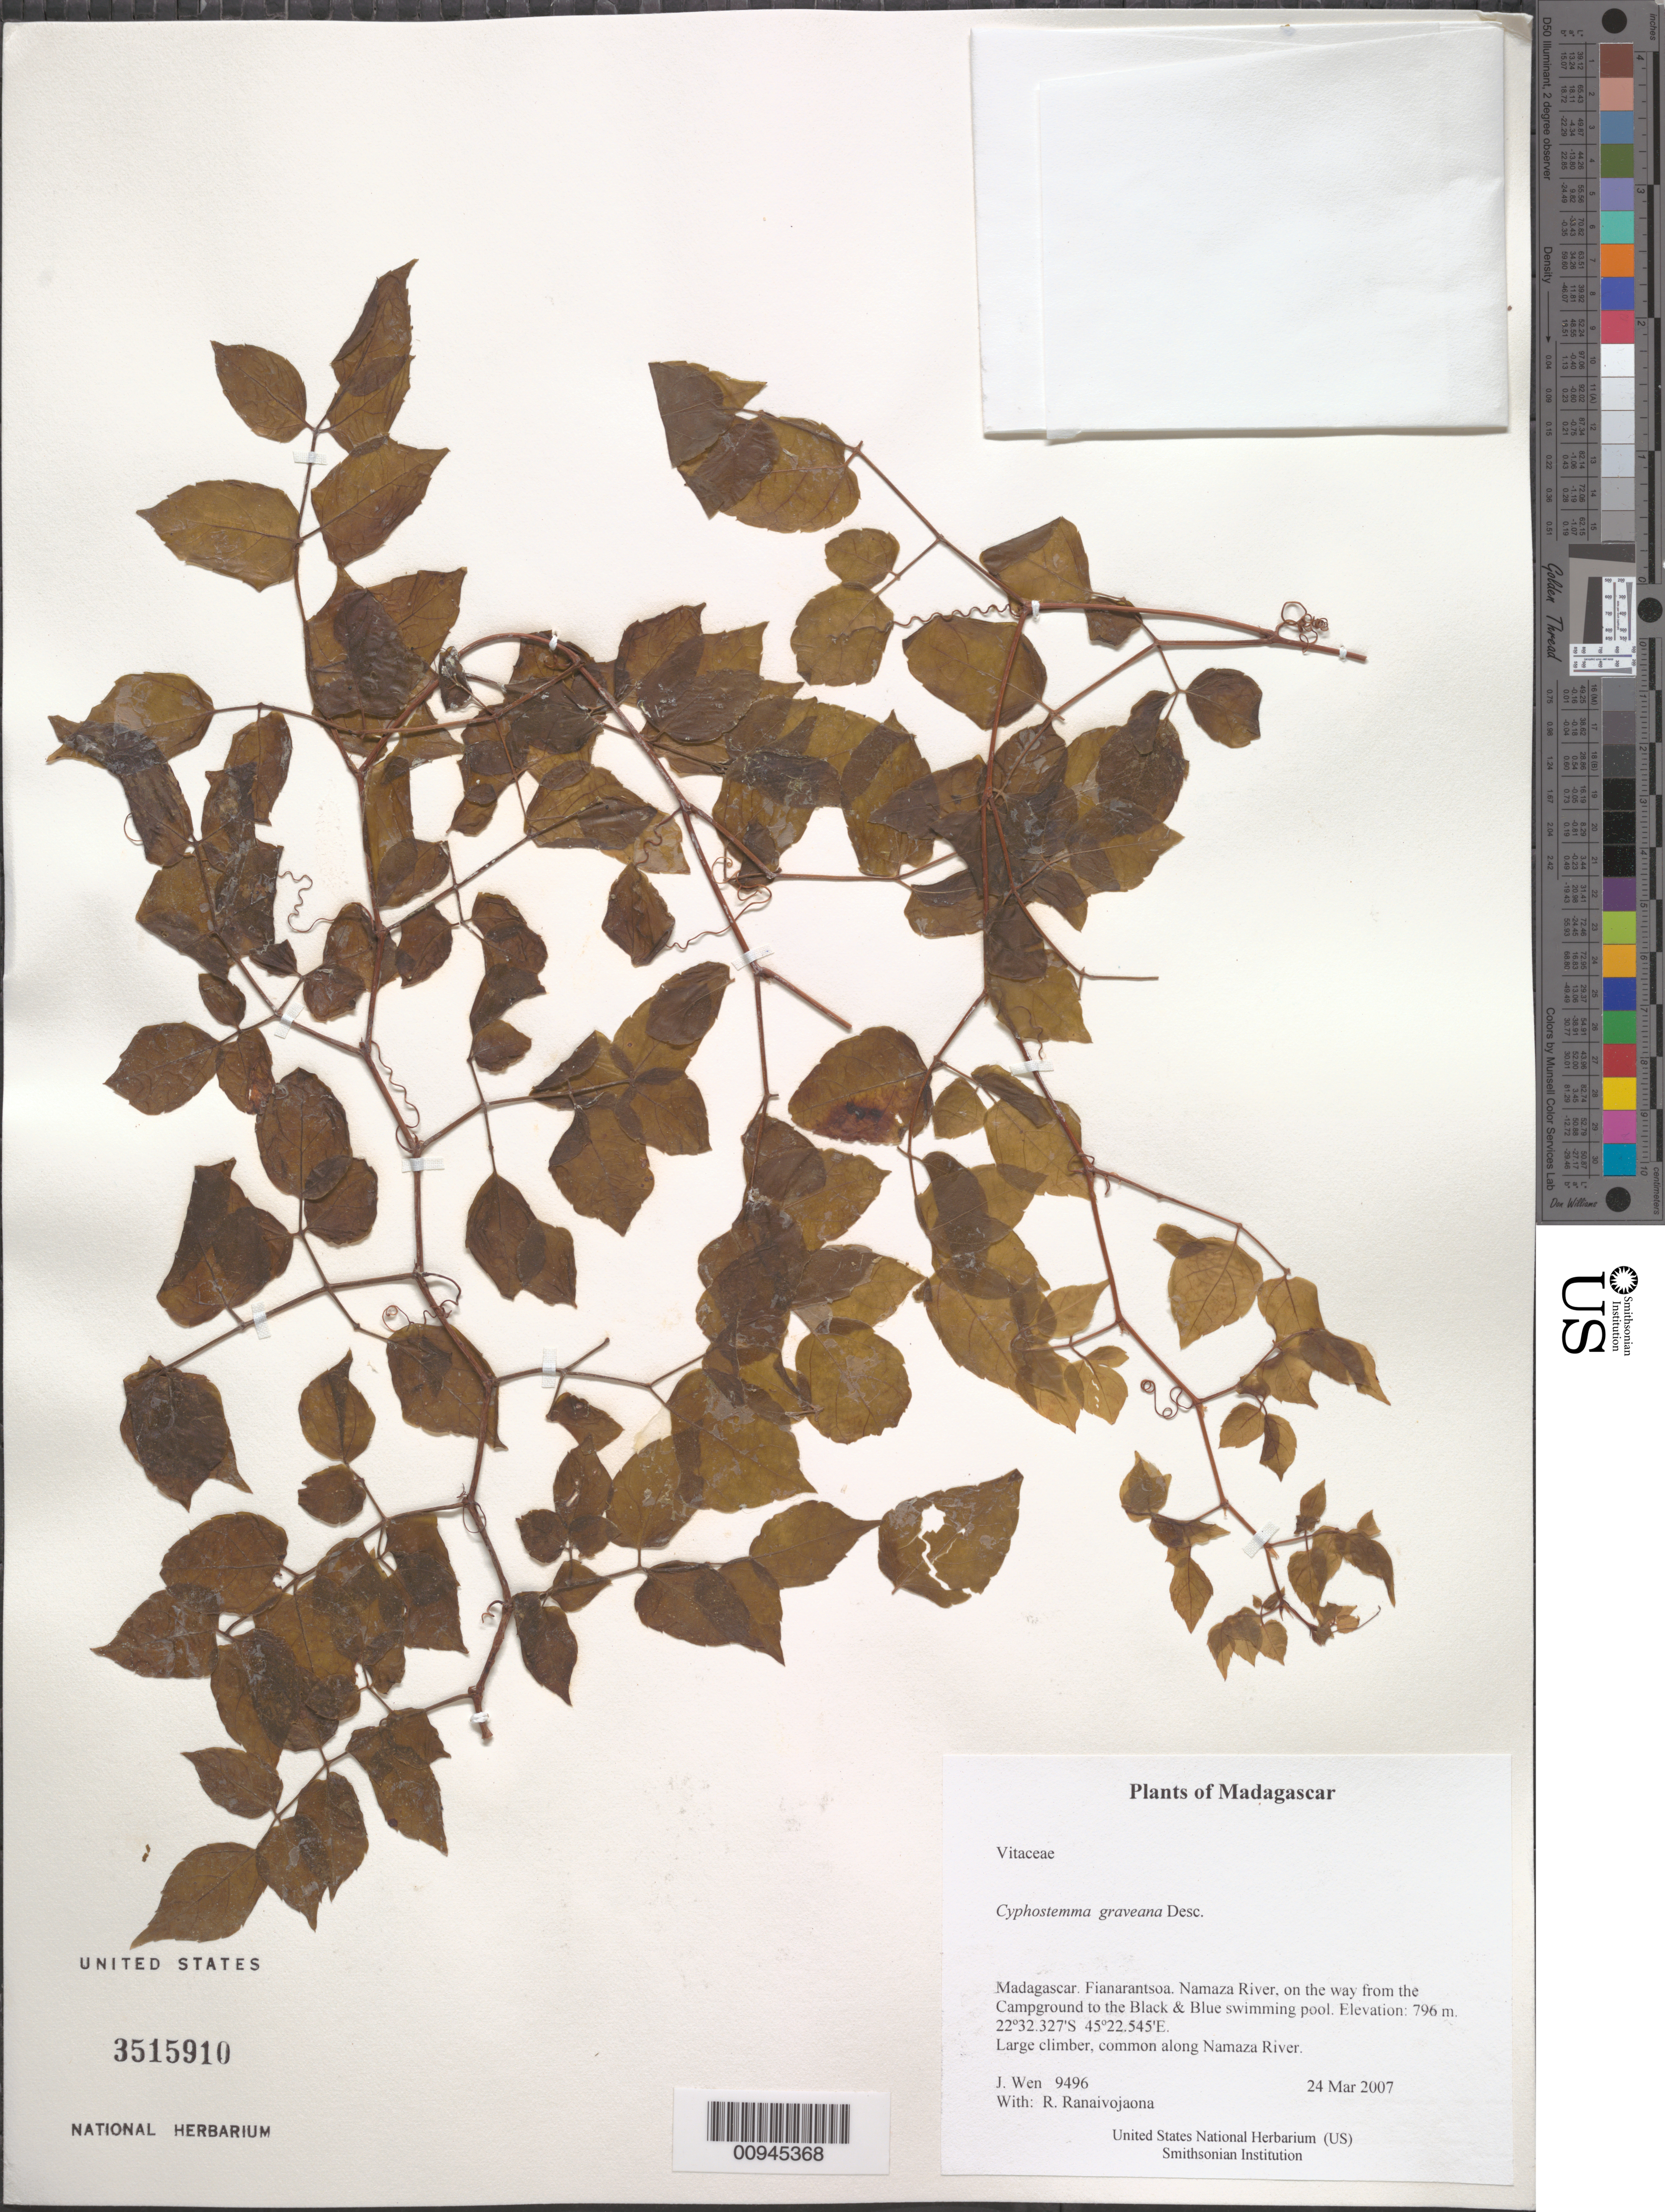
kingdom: Plantae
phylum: Tracheophyta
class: Magnoliopsida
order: Vitales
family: Vitaceae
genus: Cyphostemma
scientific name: Cyphostemma graveana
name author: Desc.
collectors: J. Wen & R. Ranaivojaona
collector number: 9496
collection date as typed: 24 Mar 2007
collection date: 2007-03-24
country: Madagascar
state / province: Ihorombe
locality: Namaza River, on the way from the Campground to the Black & Blue swimming pool.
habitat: Common along Namaza River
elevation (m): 796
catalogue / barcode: US 3515910